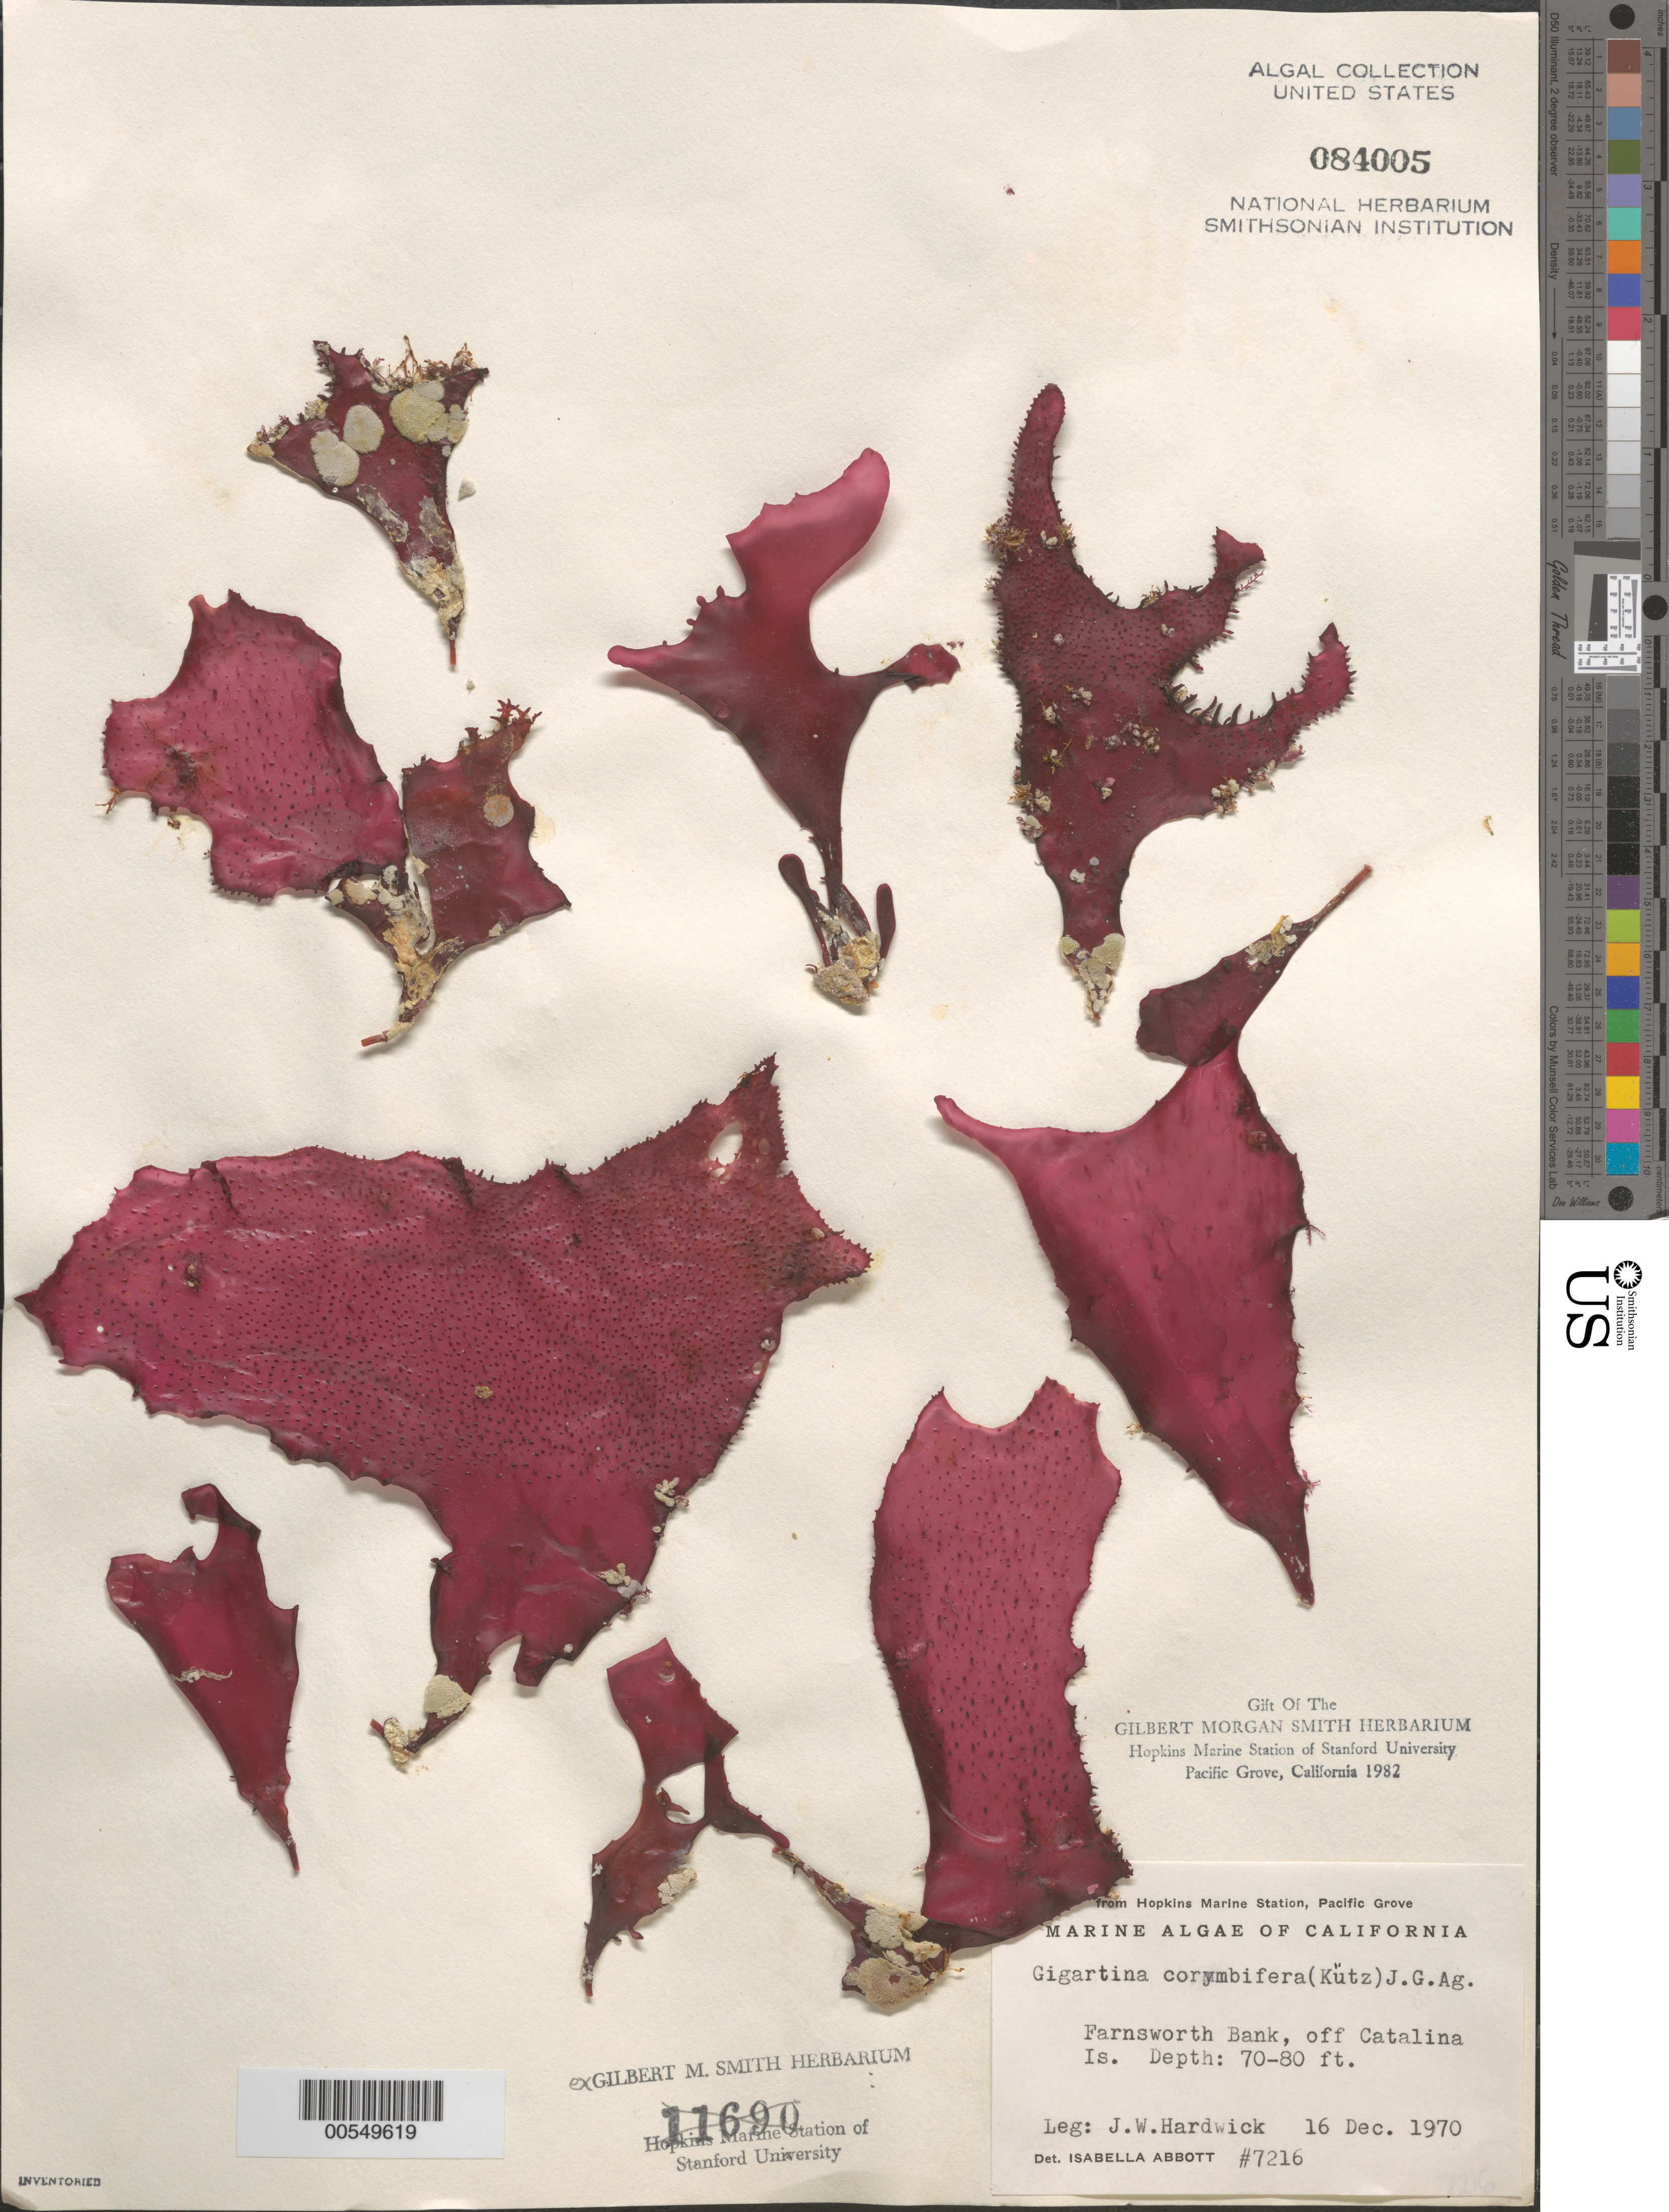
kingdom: Plantae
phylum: Rhodophyta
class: Florideophyceae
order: Gigartinales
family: Gigartinaceae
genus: Chondracanthus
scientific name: Chondracanthus corymbiferus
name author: (Kütz.) Guiry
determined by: Algae name updating Project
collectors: J. Hardwick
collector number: IAA 7216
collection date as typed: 16 Dec 1970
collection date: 1970-12-16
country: United States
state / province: California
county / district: Los Angeles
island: Santa Catalina Island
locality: Farnsworth Bank, off the island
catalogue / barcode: US 84005